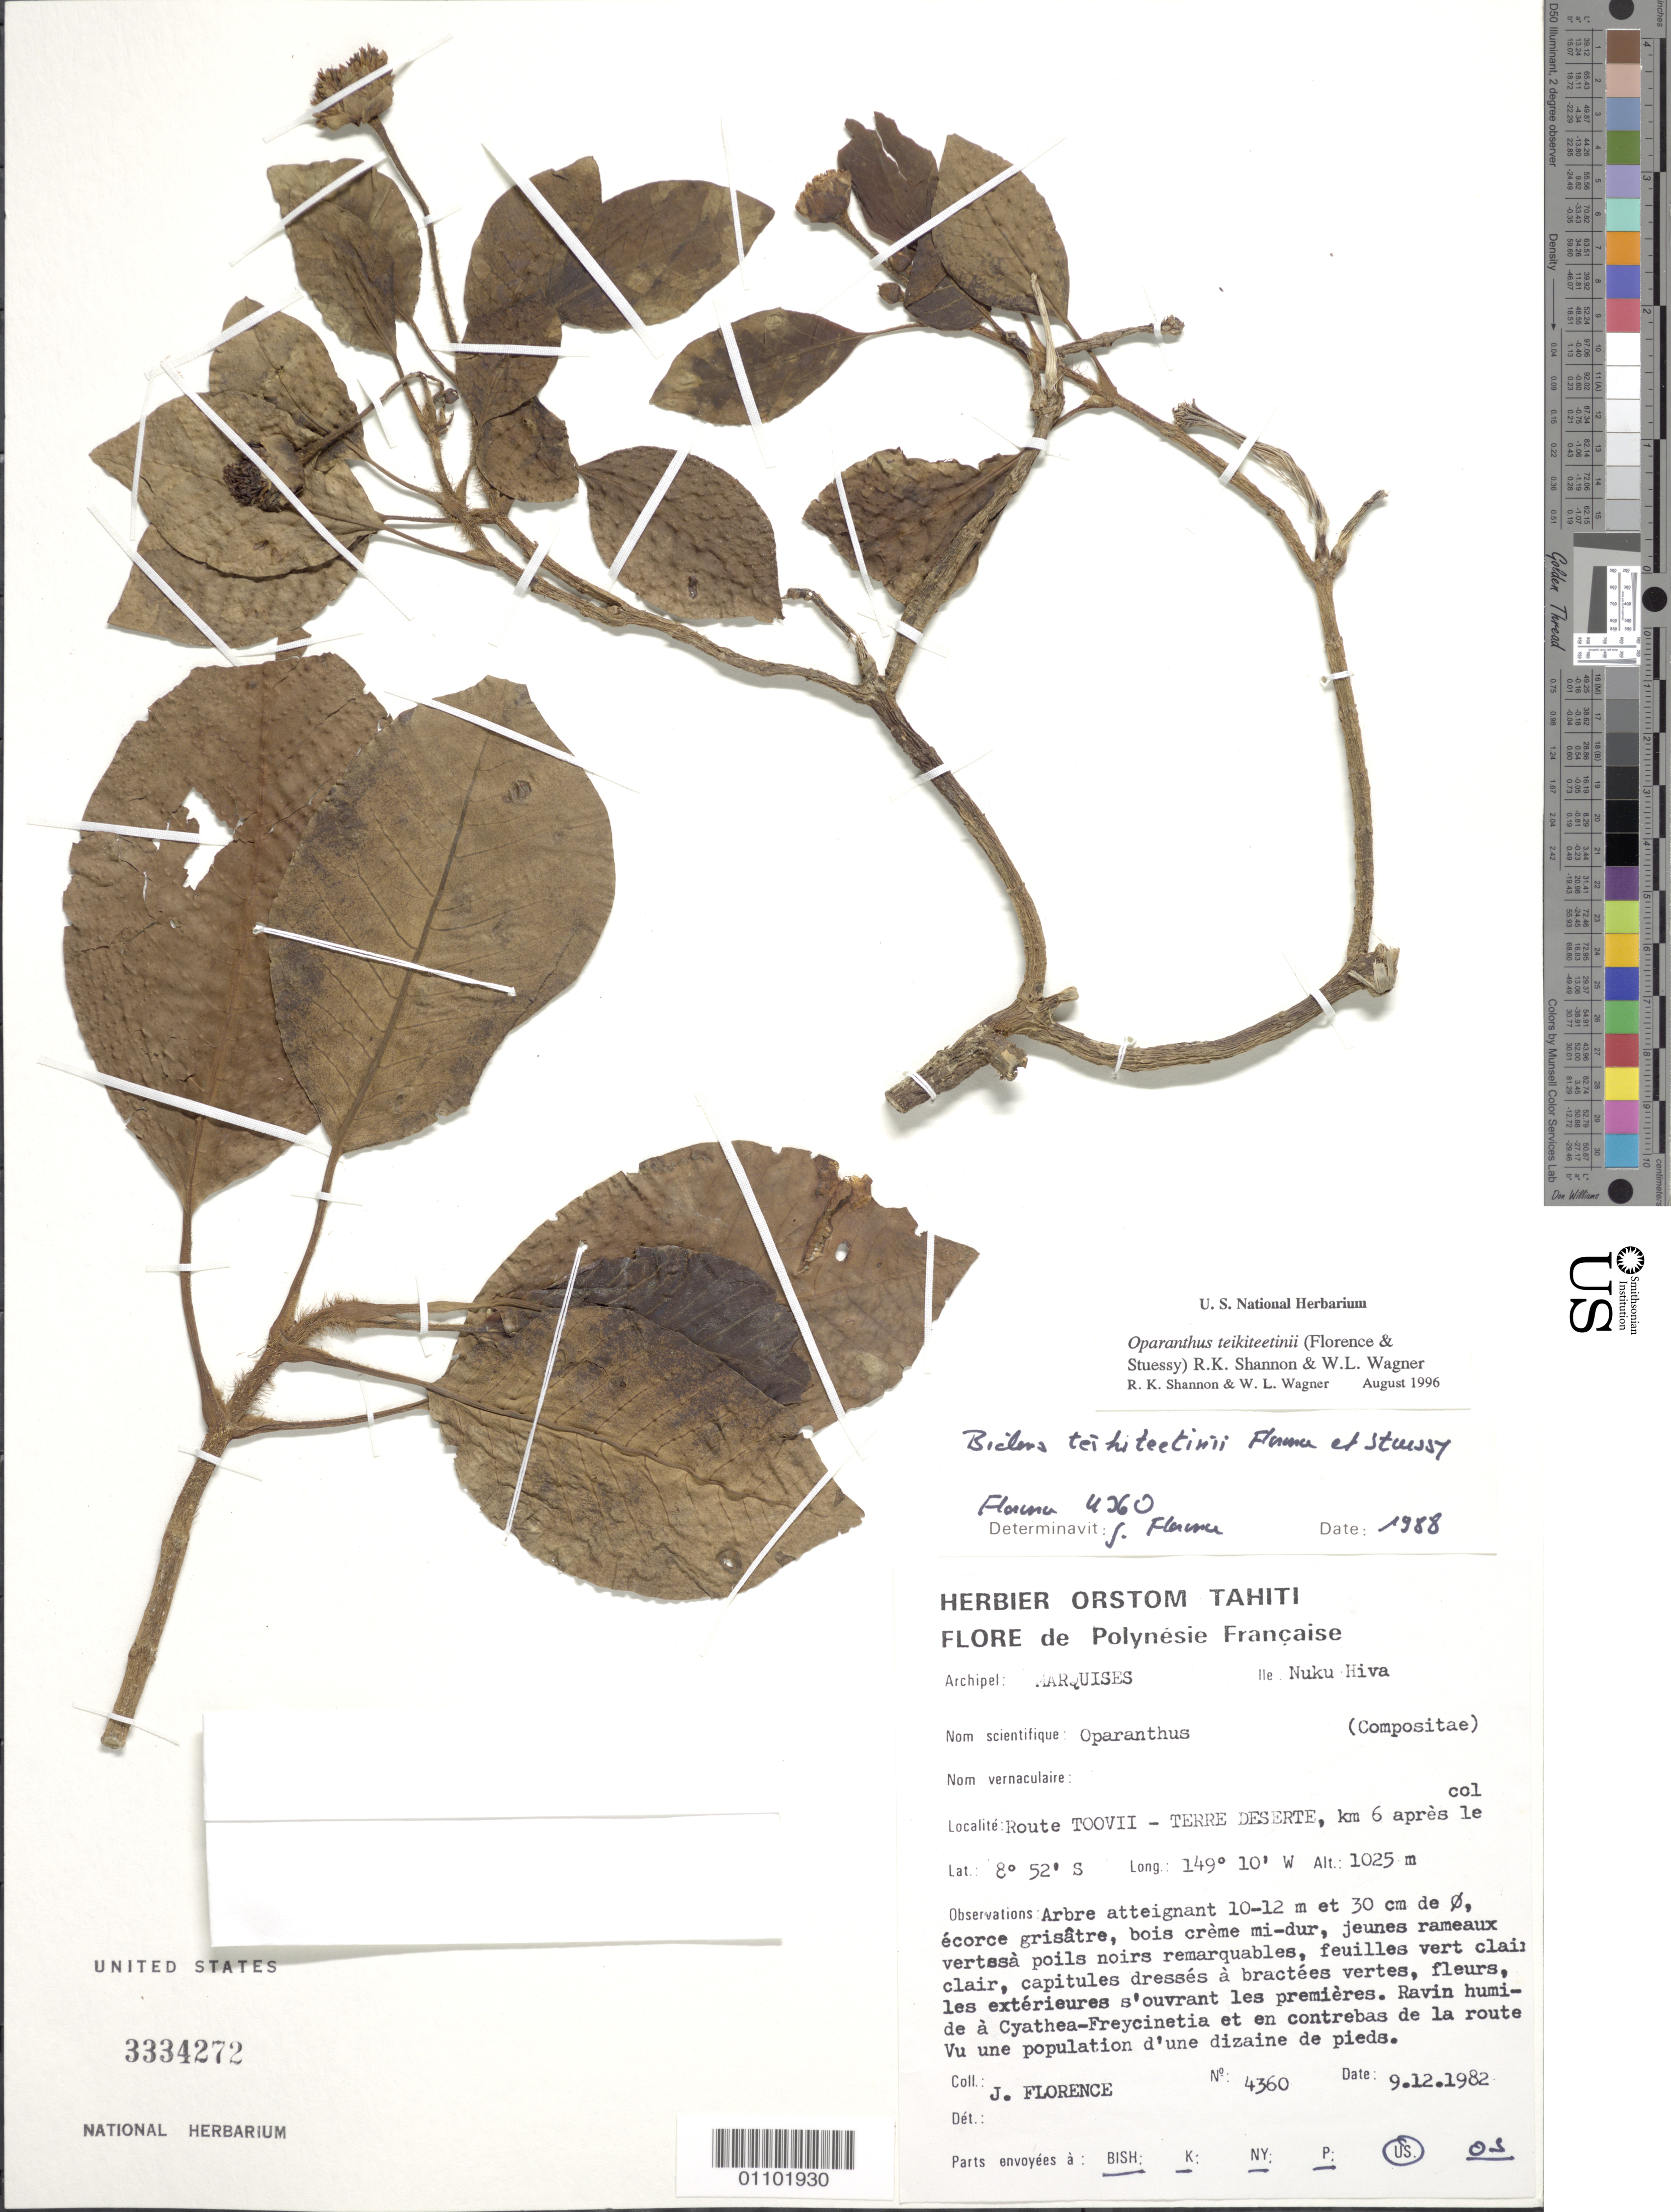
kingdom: Plantae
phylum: Tracheophyta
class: Magnoliopsida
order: Asterales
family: Asteraceae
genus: Oparanthus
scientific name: Oparanthus teikiteetinii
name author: (J. Florence & Steussy) R.K. Shannon & W.L. Wagner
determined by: Florence, J.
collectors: J. Florence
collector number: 4360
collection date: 1982-12-09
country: French Polynesia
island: Nuku Hiva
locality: Toovii, Terre Deserte, km 6 après le col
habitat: Ravin humide à Cyathea-Freycinetia et en contrebas de la route. Vu une population d'une dizaine de pieds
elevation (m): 1025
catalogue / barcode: US 3334272